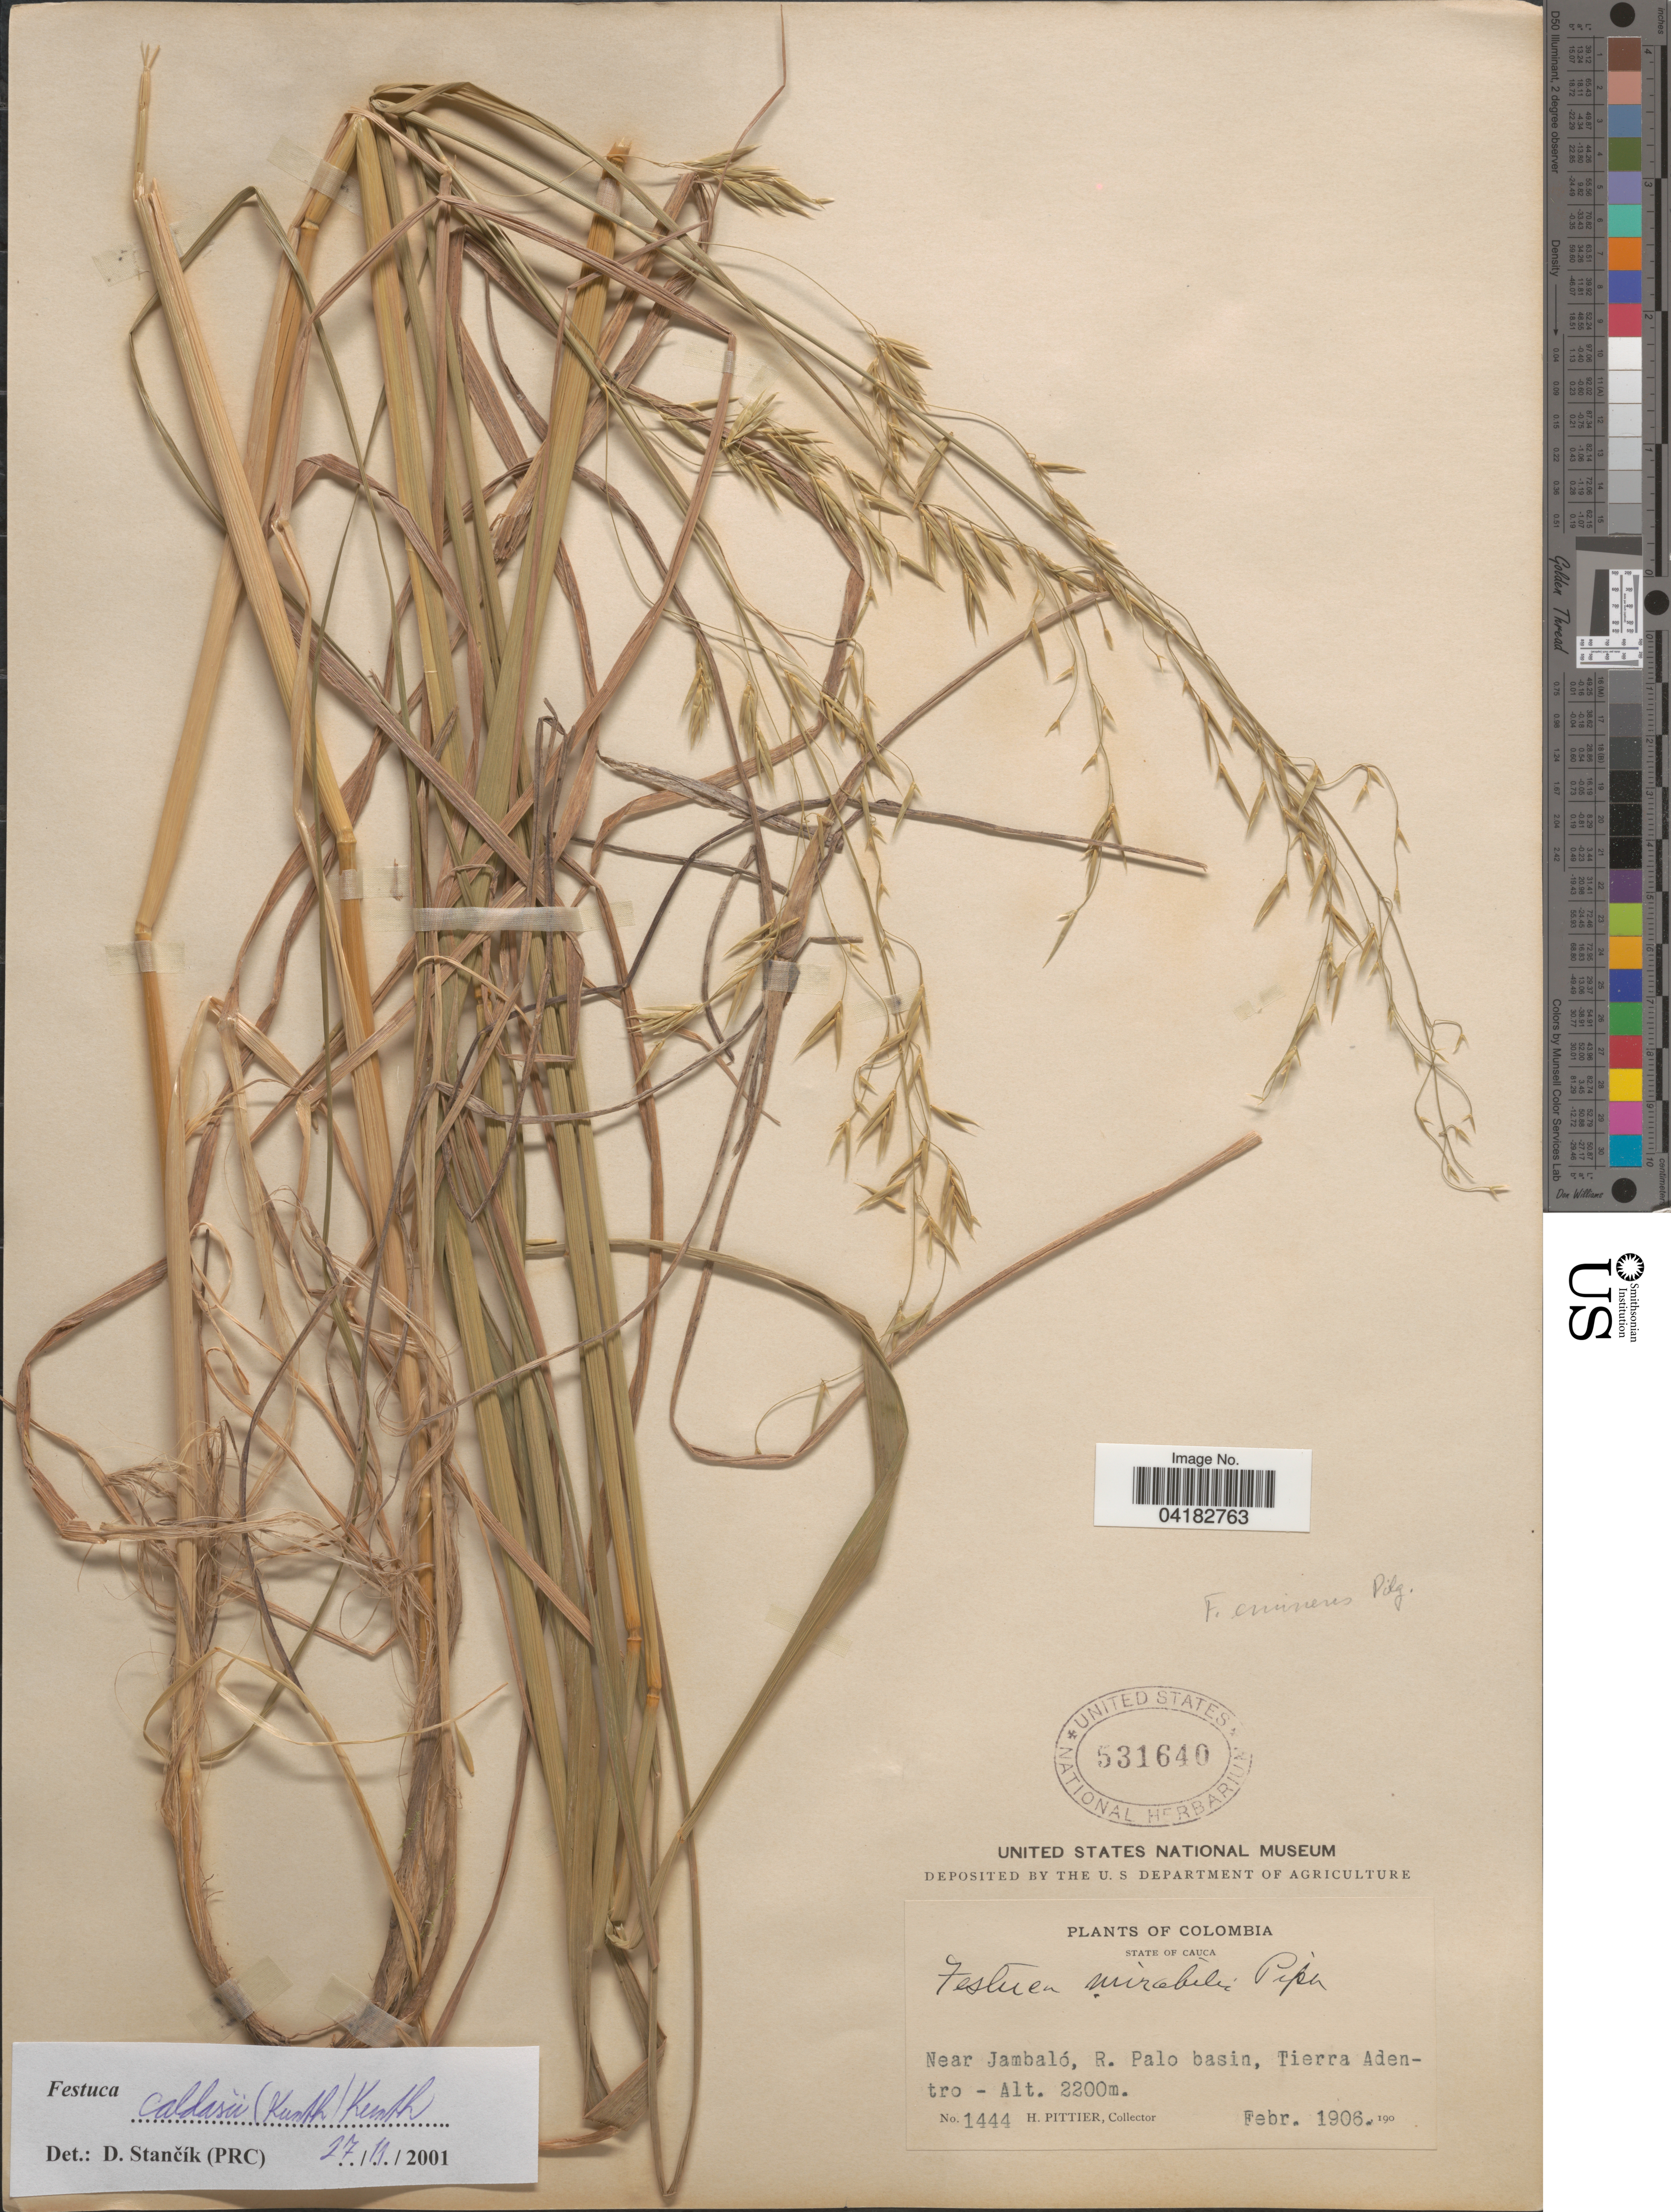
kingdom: Plantae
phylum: Tracheophyta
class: Liliopsida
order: Poales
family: Poaceae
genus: Festuca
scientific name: Festuca caldasii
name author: (Kunth) Kunth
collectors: H. F. Pittier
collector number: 1444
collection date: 1906-02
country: Colombia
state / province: Cauca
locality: Near Jambaló, R. Palo basin, Tierra Adentro.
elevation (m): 2200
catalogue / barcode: US 531640